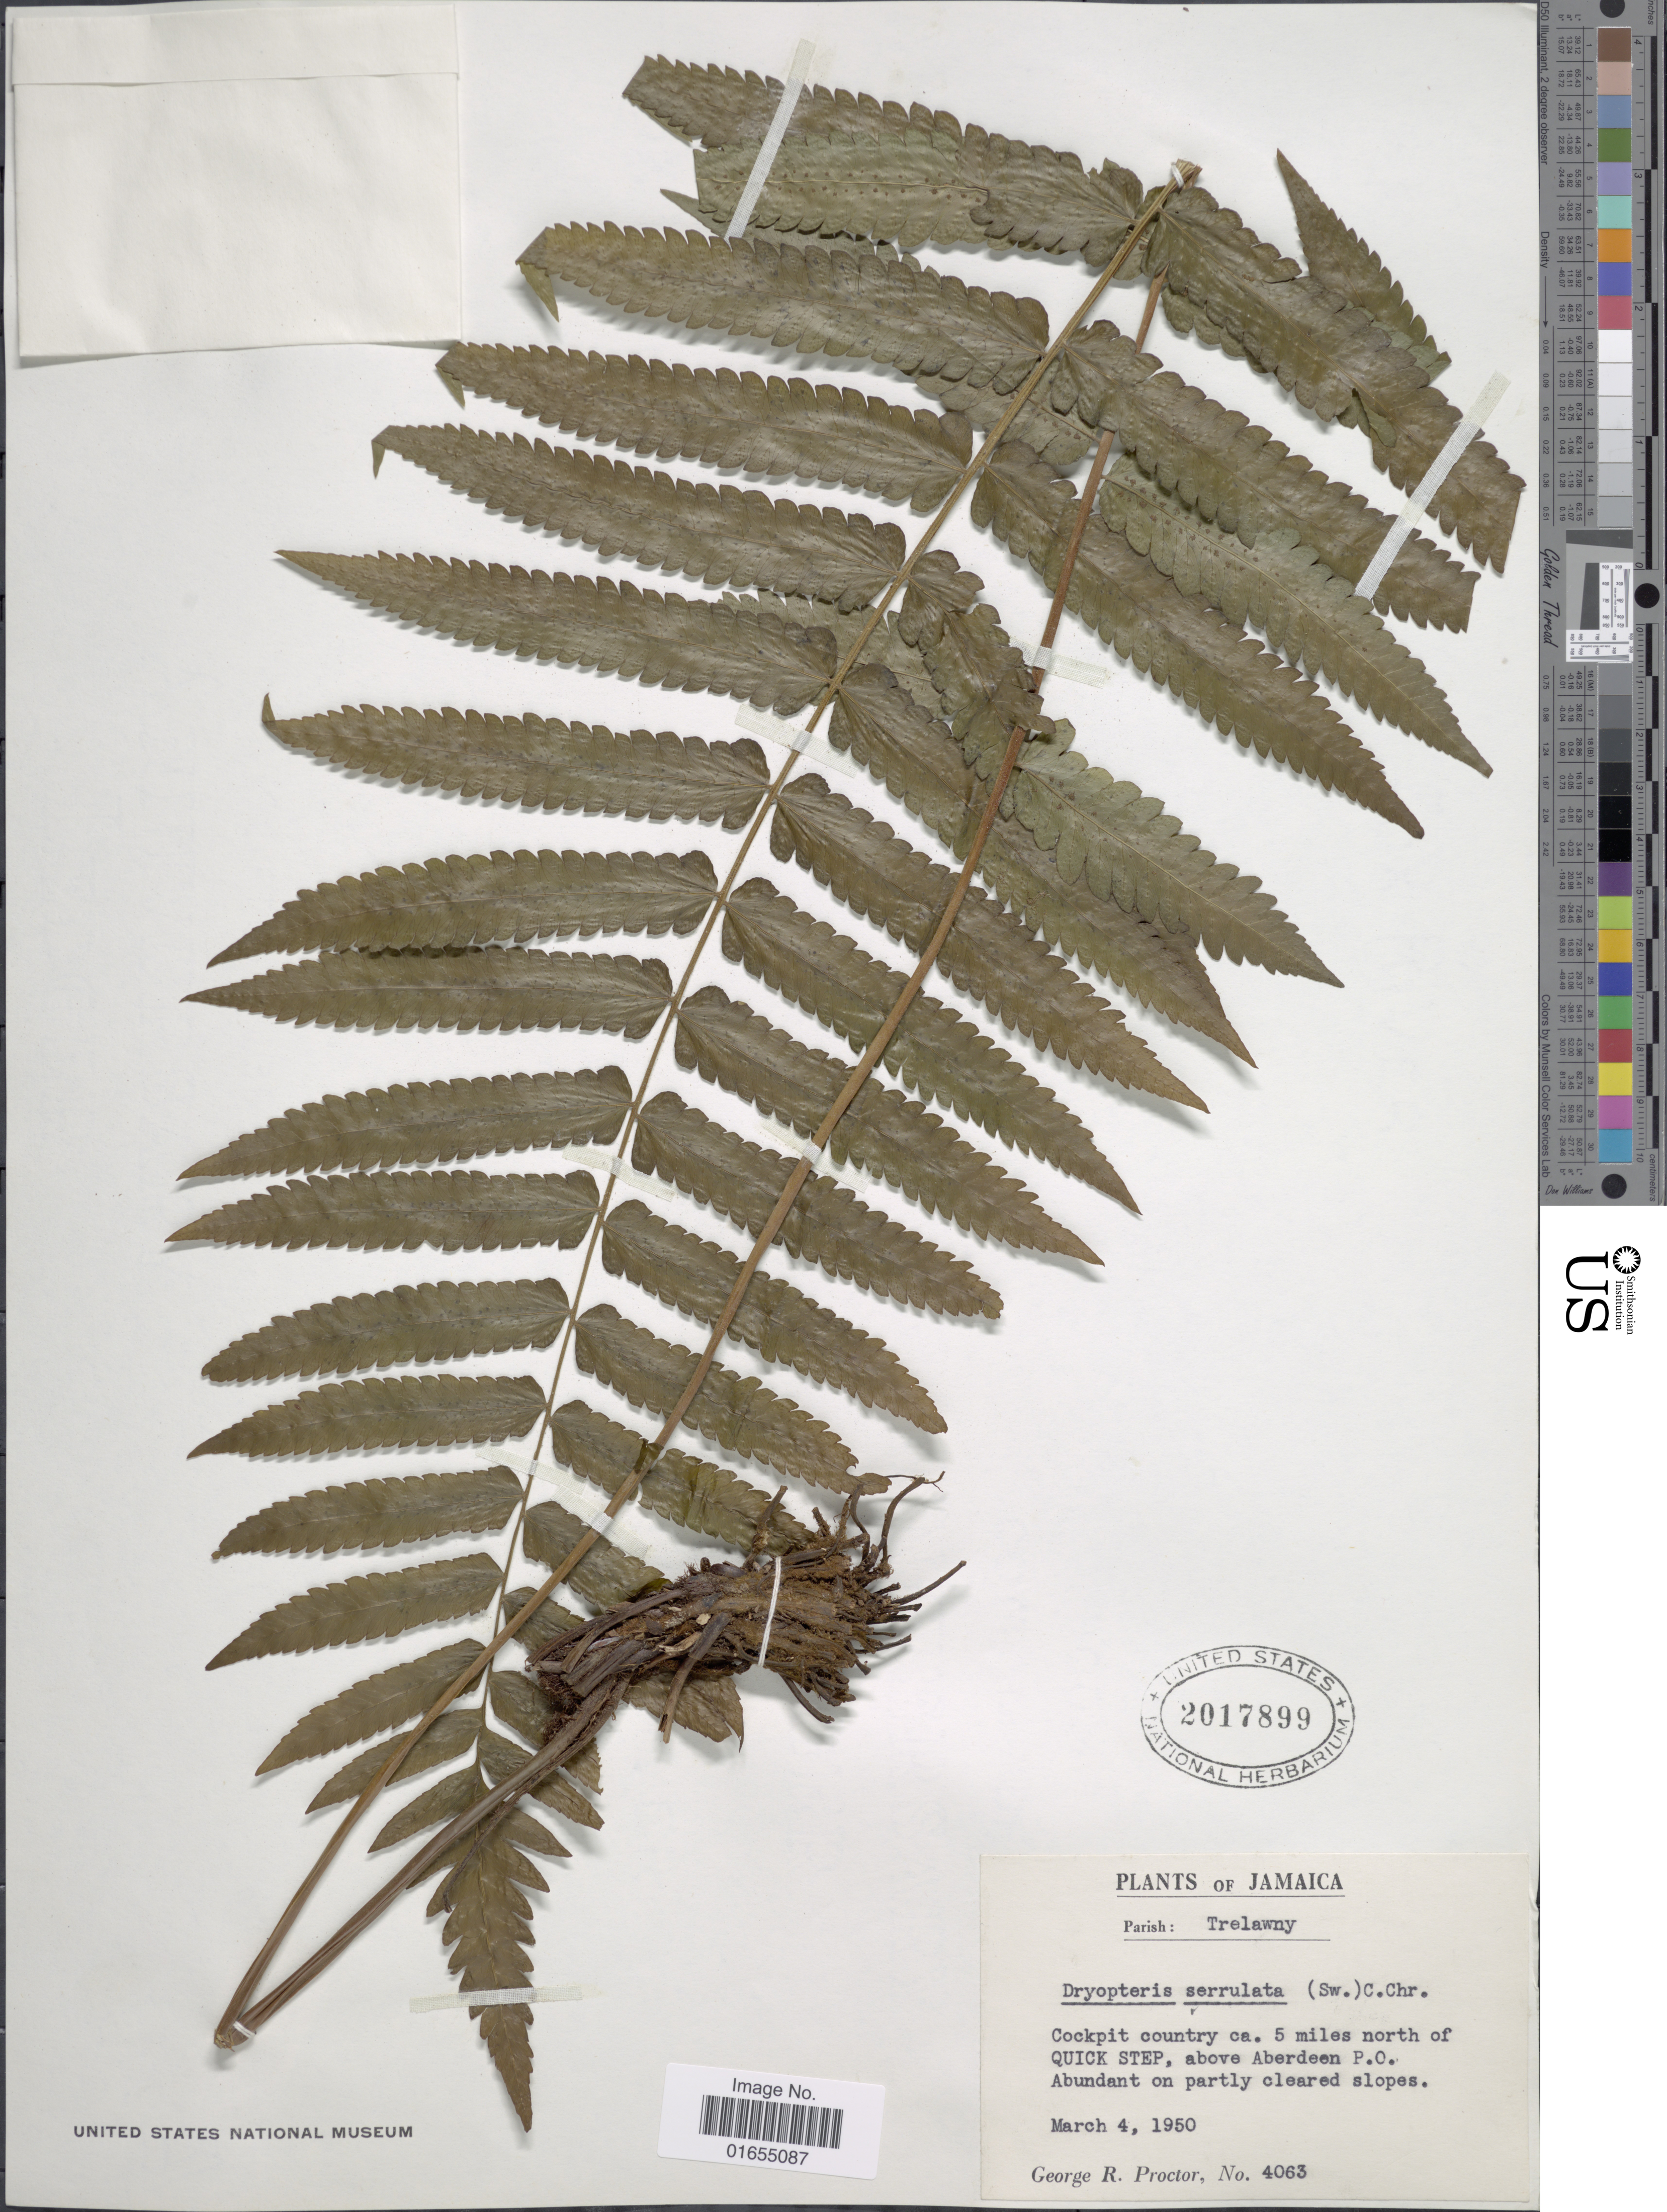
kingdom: Plantae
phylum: Tracheophyta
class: Polypodiopsida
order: Polypodiales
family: Thelypteridaceae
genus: Goniopteris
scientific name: Goniopteris serrulata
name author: (Sw.) J. Sm.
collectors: G. Proctor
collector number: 4063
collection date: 1950-03-04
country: Jamaica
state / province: Trelawny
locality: Cockpit country ca. 5 miles north of Quick Step, above Aberdeen P.O. Abundant on partly cleared slopes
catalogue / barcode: US 2017899